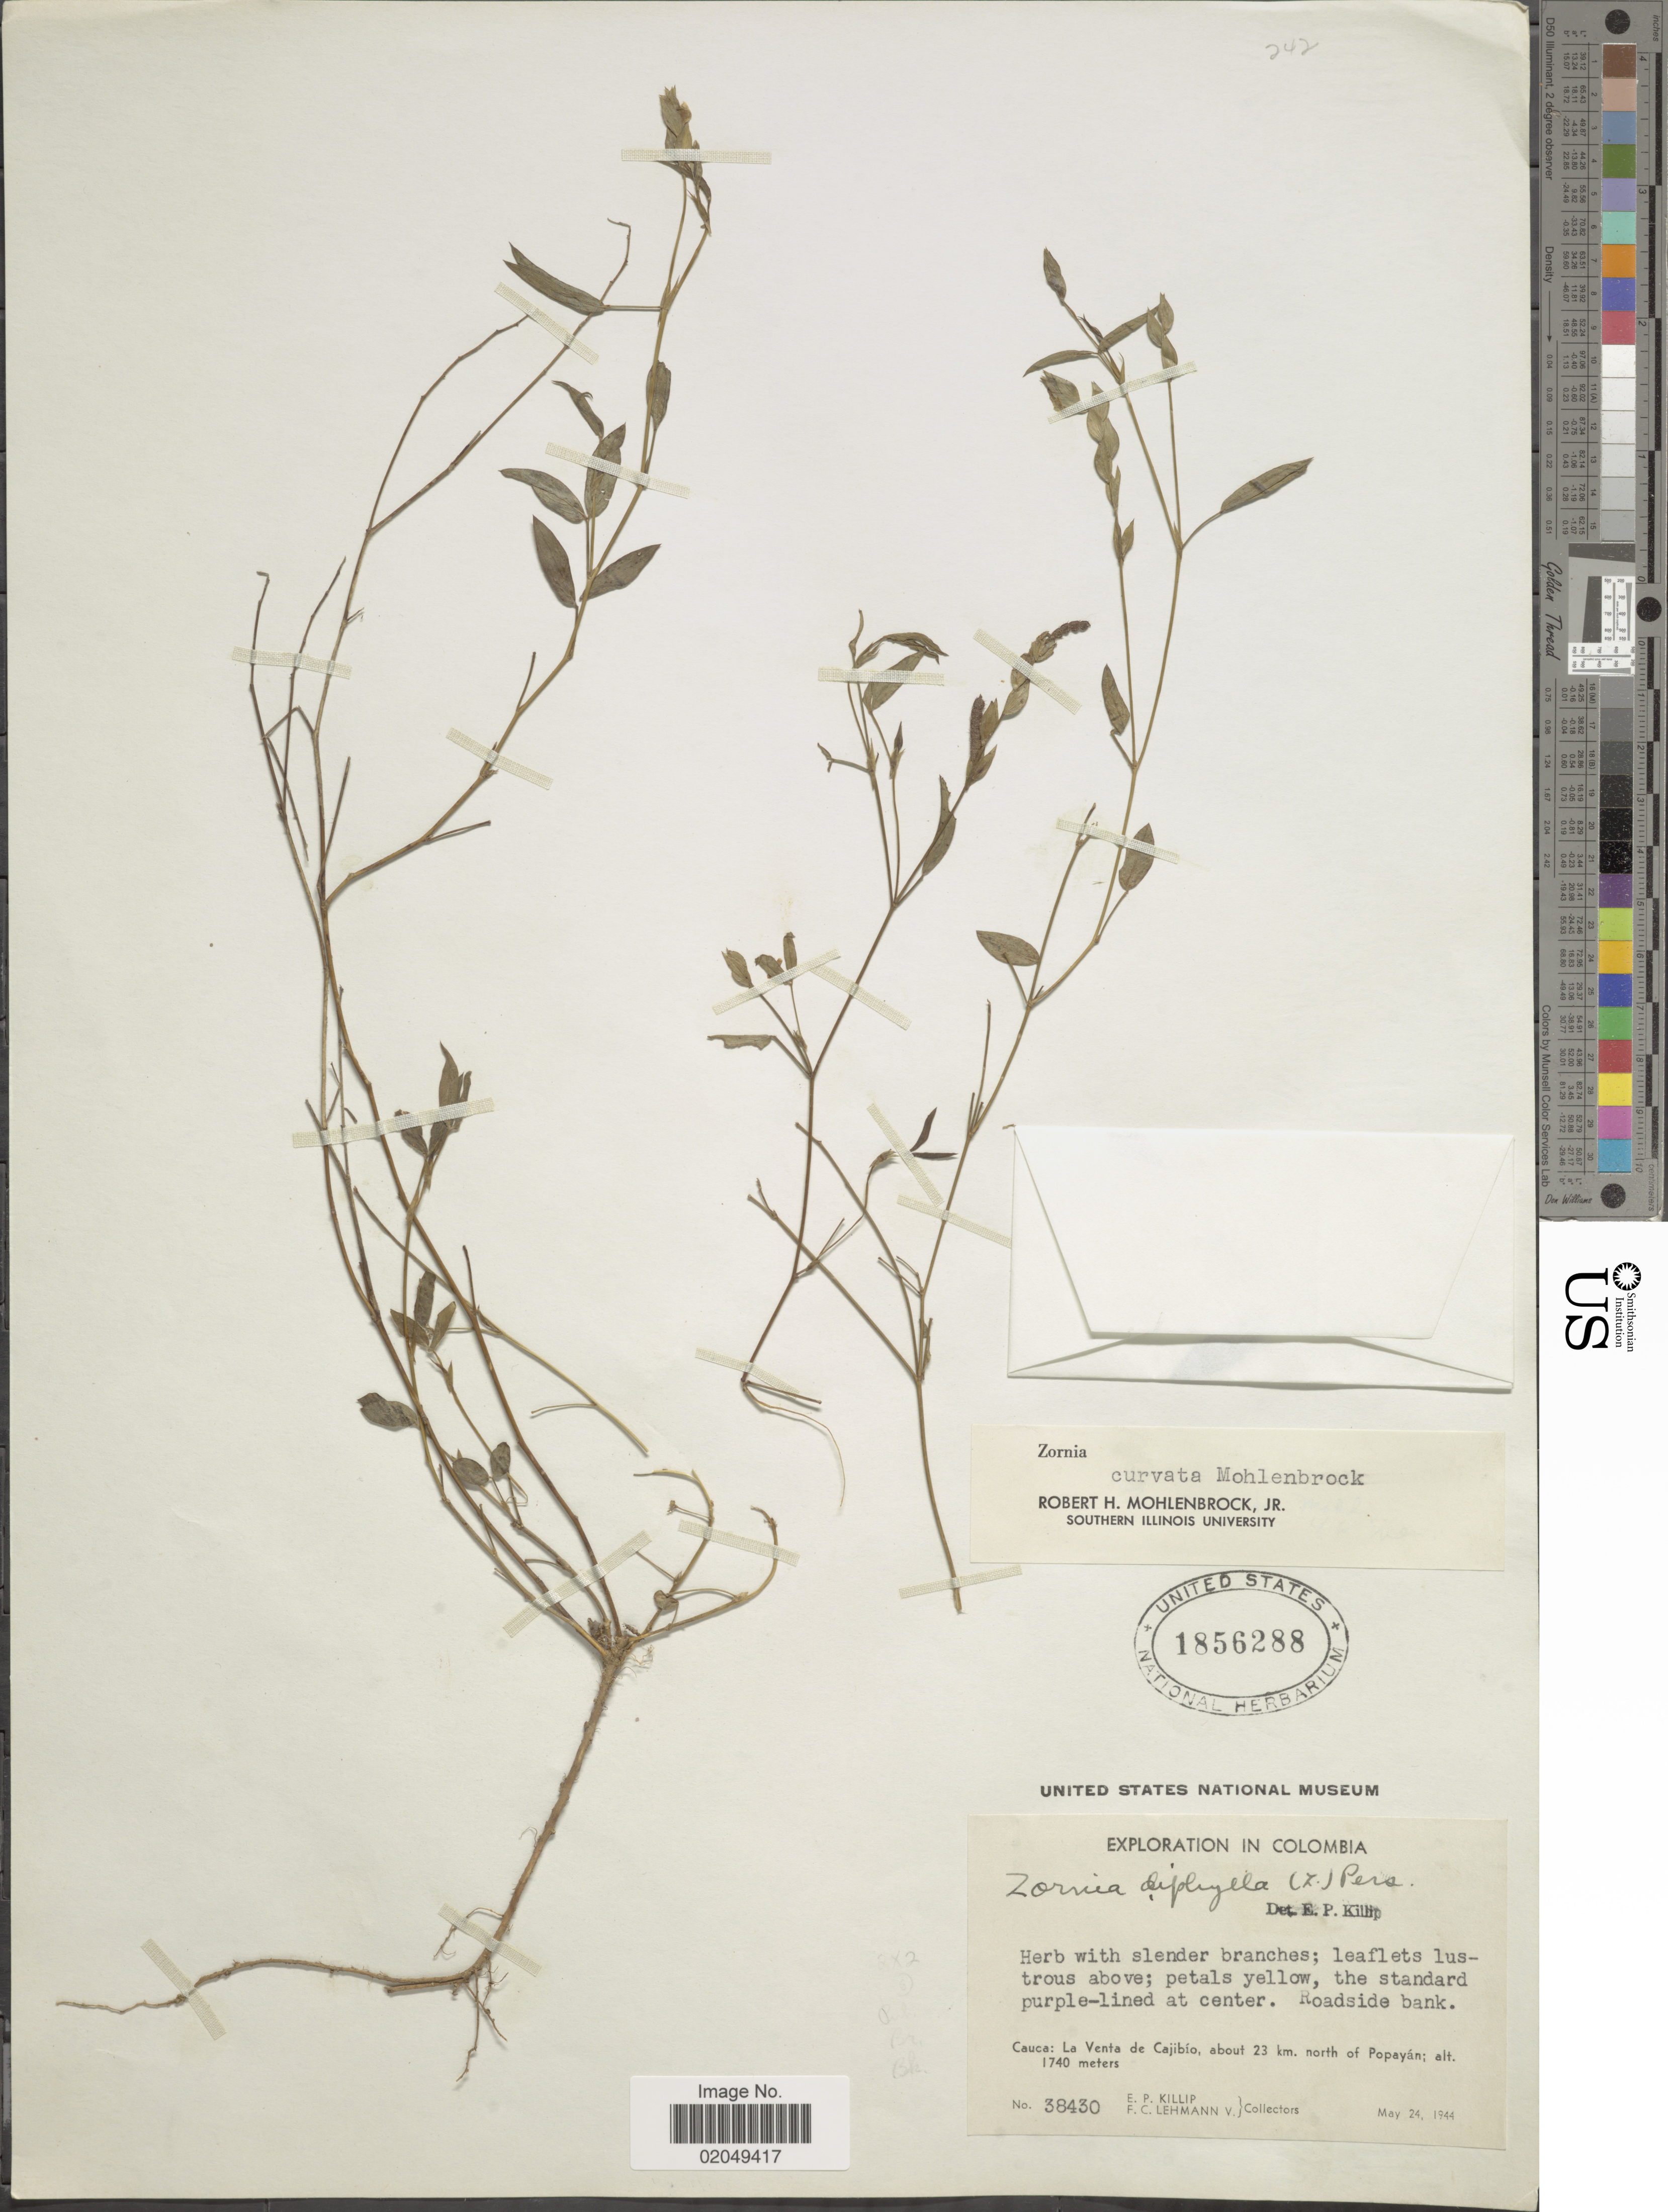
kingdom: Plantae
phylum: Tracheophyta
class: Magnoliopsida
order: Fabales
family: Fabaceae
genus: Zornia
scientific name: Zornia curvata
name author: Mohlenbr.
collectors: E. P. Killip & F. C. Lehmann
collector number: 38430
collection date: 1944-05-24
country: Colombia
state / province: Cauca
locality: Roadside bank, La Venta de Cajibio, about 23 km. north of Popayan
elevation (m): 1740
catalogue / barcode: US 1856288